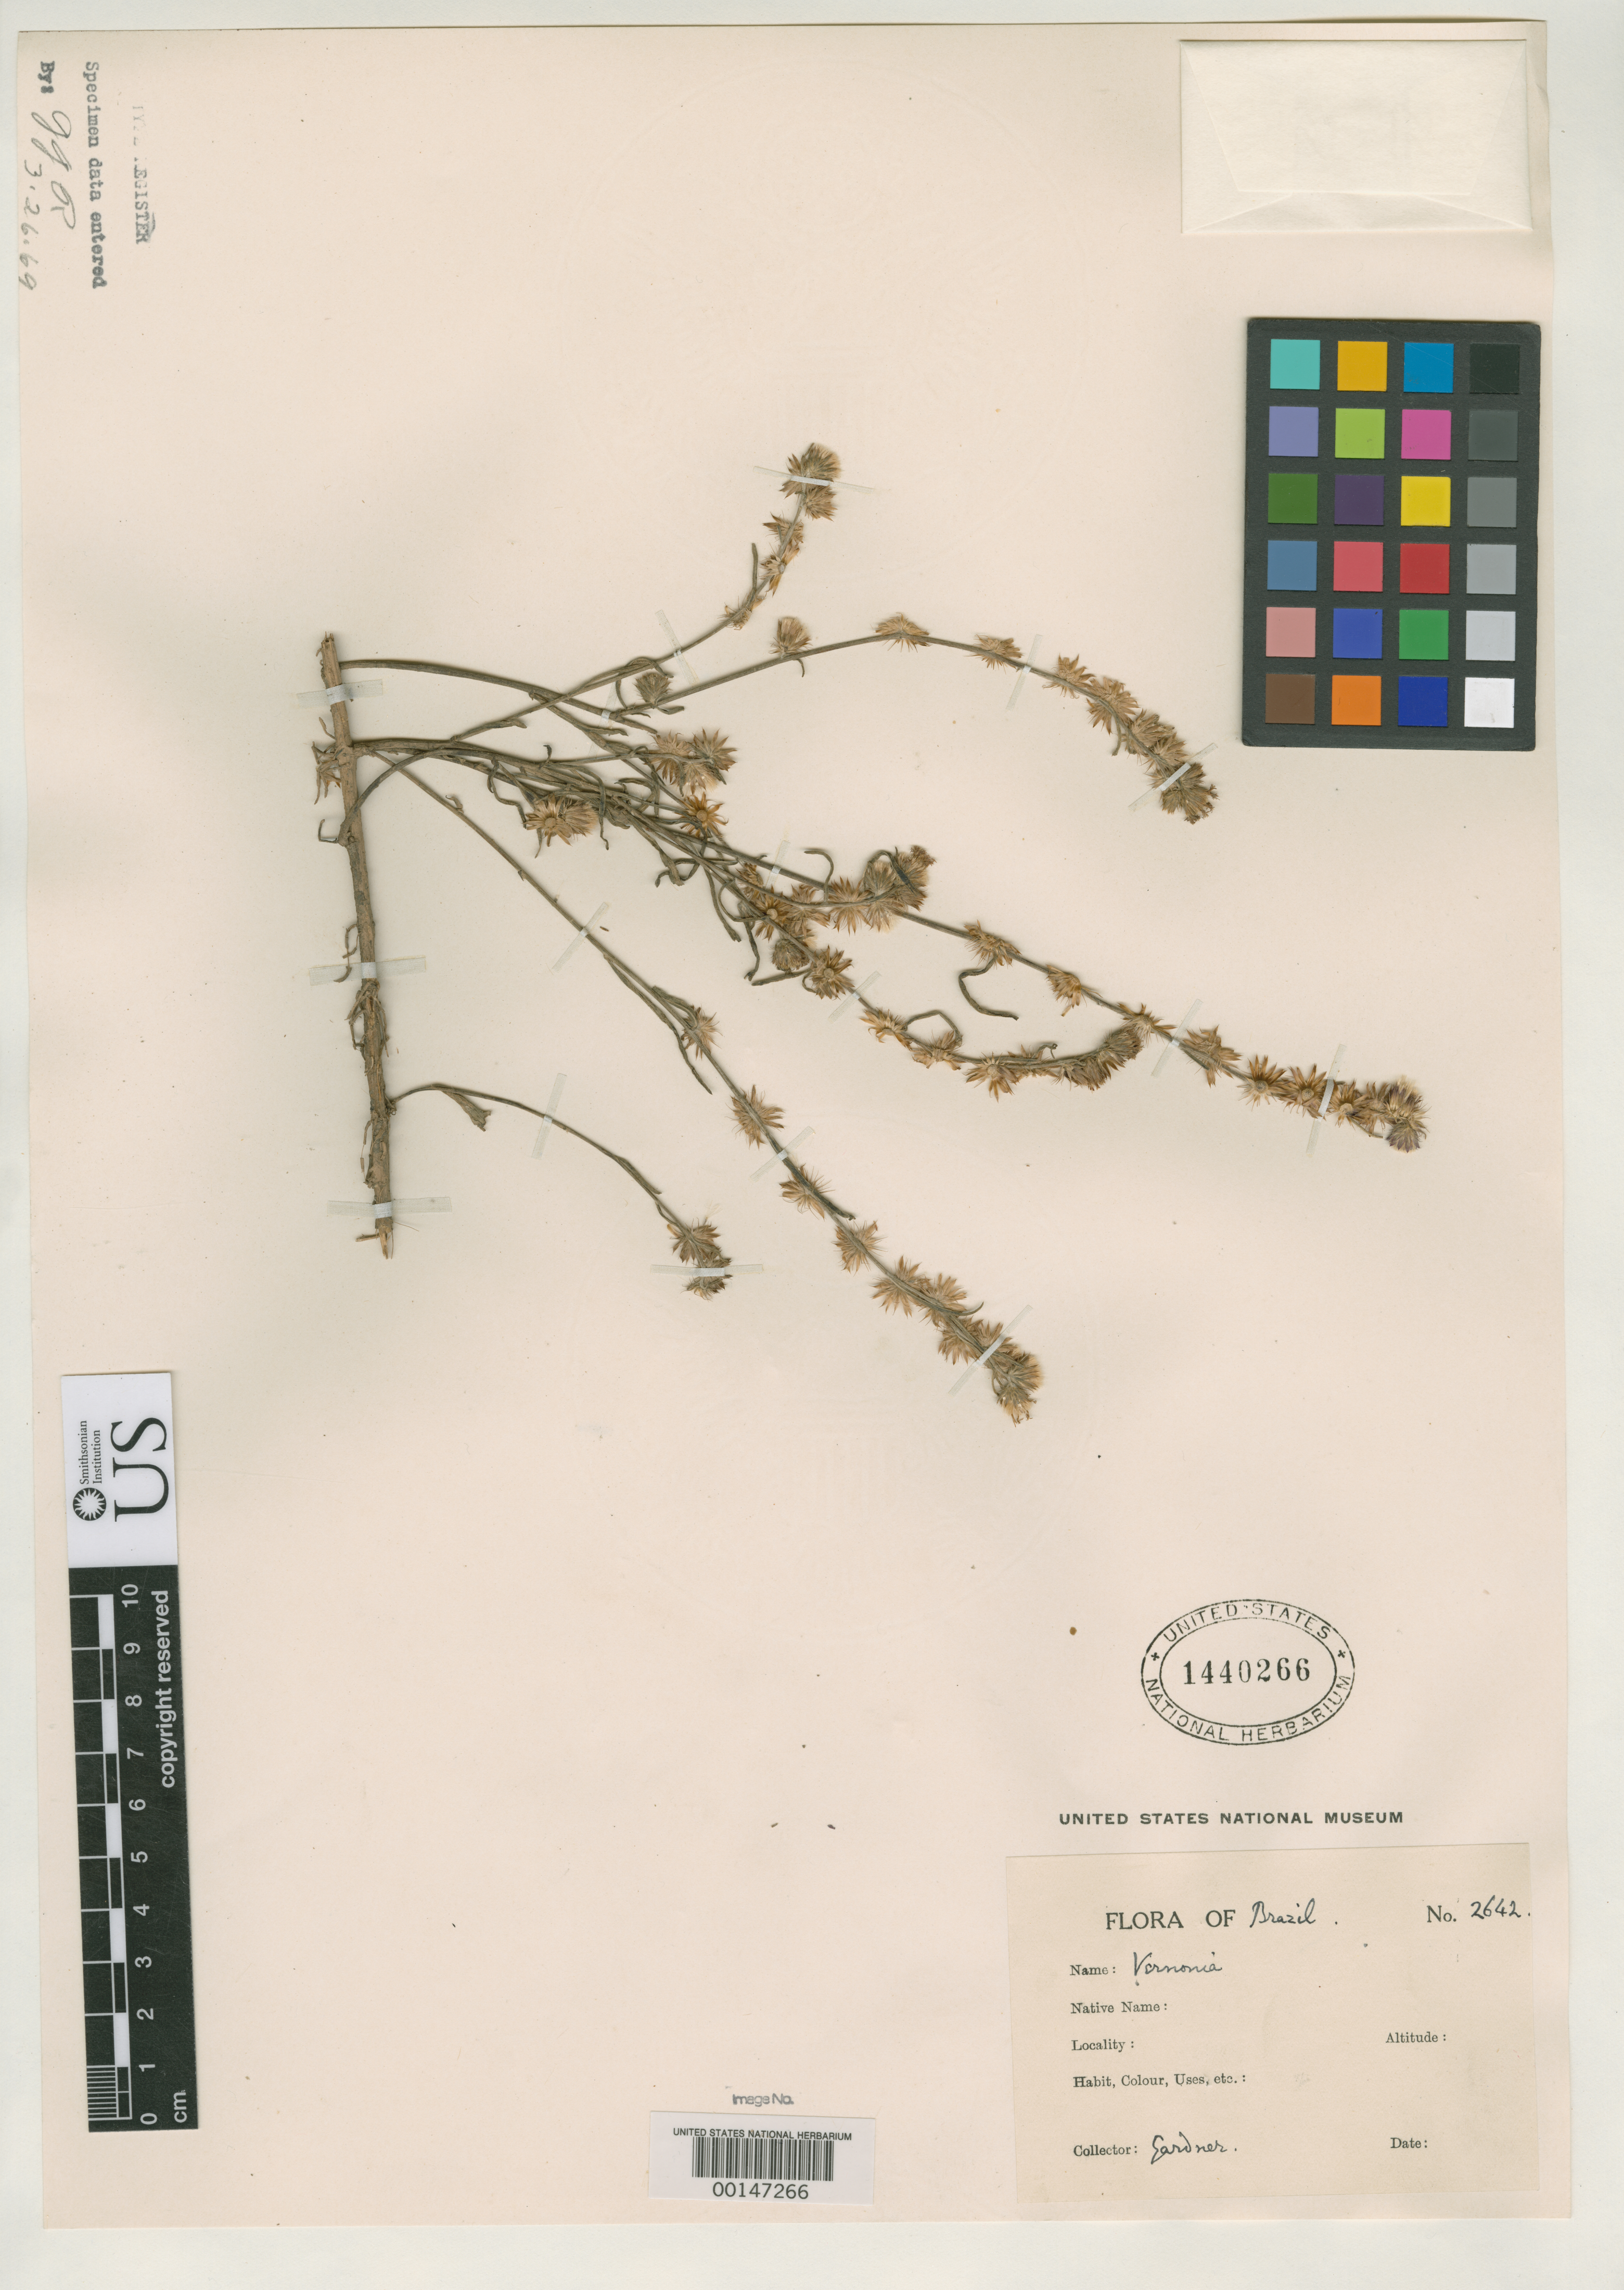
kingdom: Plantae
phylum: Tracheophyta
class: Magnoliopsida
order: Asterales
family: Asteraceae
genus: Vernonia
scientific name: Vernonia hirtiflora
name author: Sch. Bip. ex Baker in Mart.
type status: Isosyntype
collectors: G. Gardner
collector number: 2642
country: Brazil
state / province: Minas Gerais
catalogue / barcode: US 1440266